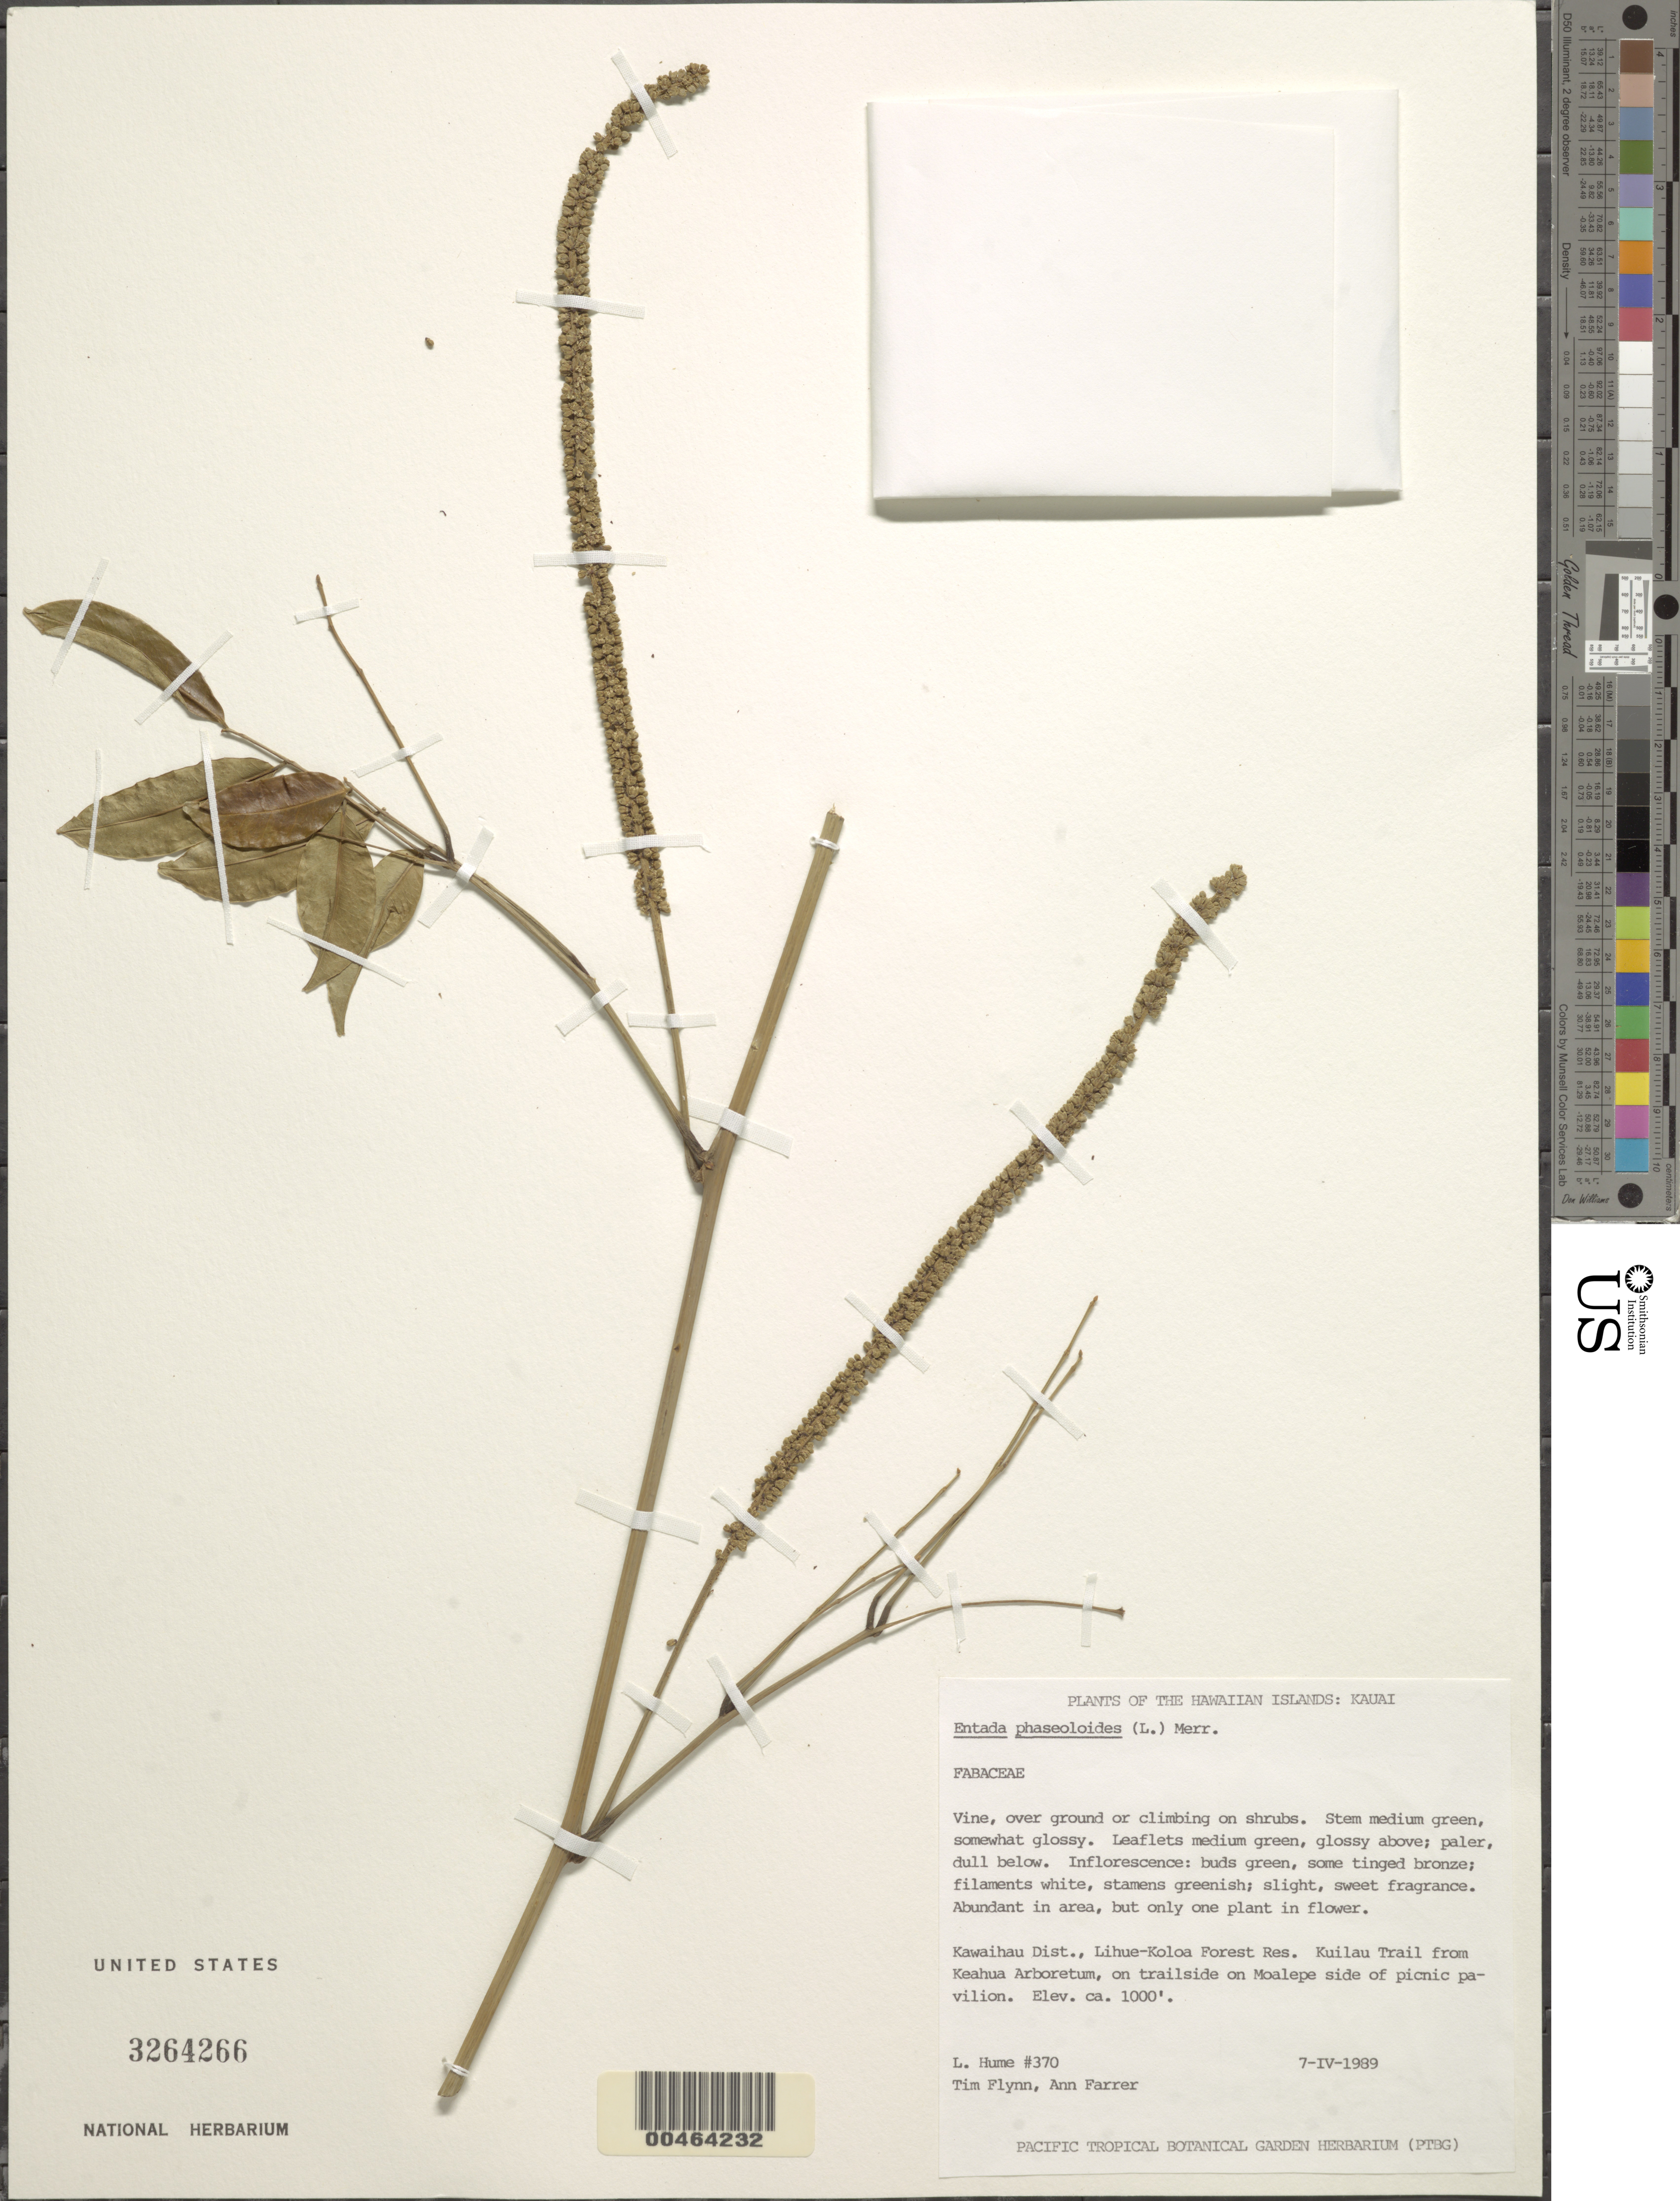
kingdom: Plantae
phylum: Tracheophyta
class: Magnoliopsida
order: Fabales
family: Fabaceae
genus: Entada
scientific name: Entada rheedei subsp. rheedei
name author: Spreng.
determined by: Wagner, W. L., (BOT), Smithsonian Institution - National Museum of Natural History (UNITED STATES)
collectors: L. Hume, T. W. Flynn & A. Farrer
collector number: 370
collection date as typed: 7 Apr 1989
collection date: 1989-04-07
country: United States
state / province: Hawaii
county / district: Kauai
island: Kaua'i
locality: Kawaihau Dist., Lihue-Koloa Forest Res. Kuilau Trail from Keahua Arboretum, on trailside on Moalepe side of picnic pavilion.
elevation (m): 305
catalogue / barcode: US 3264266